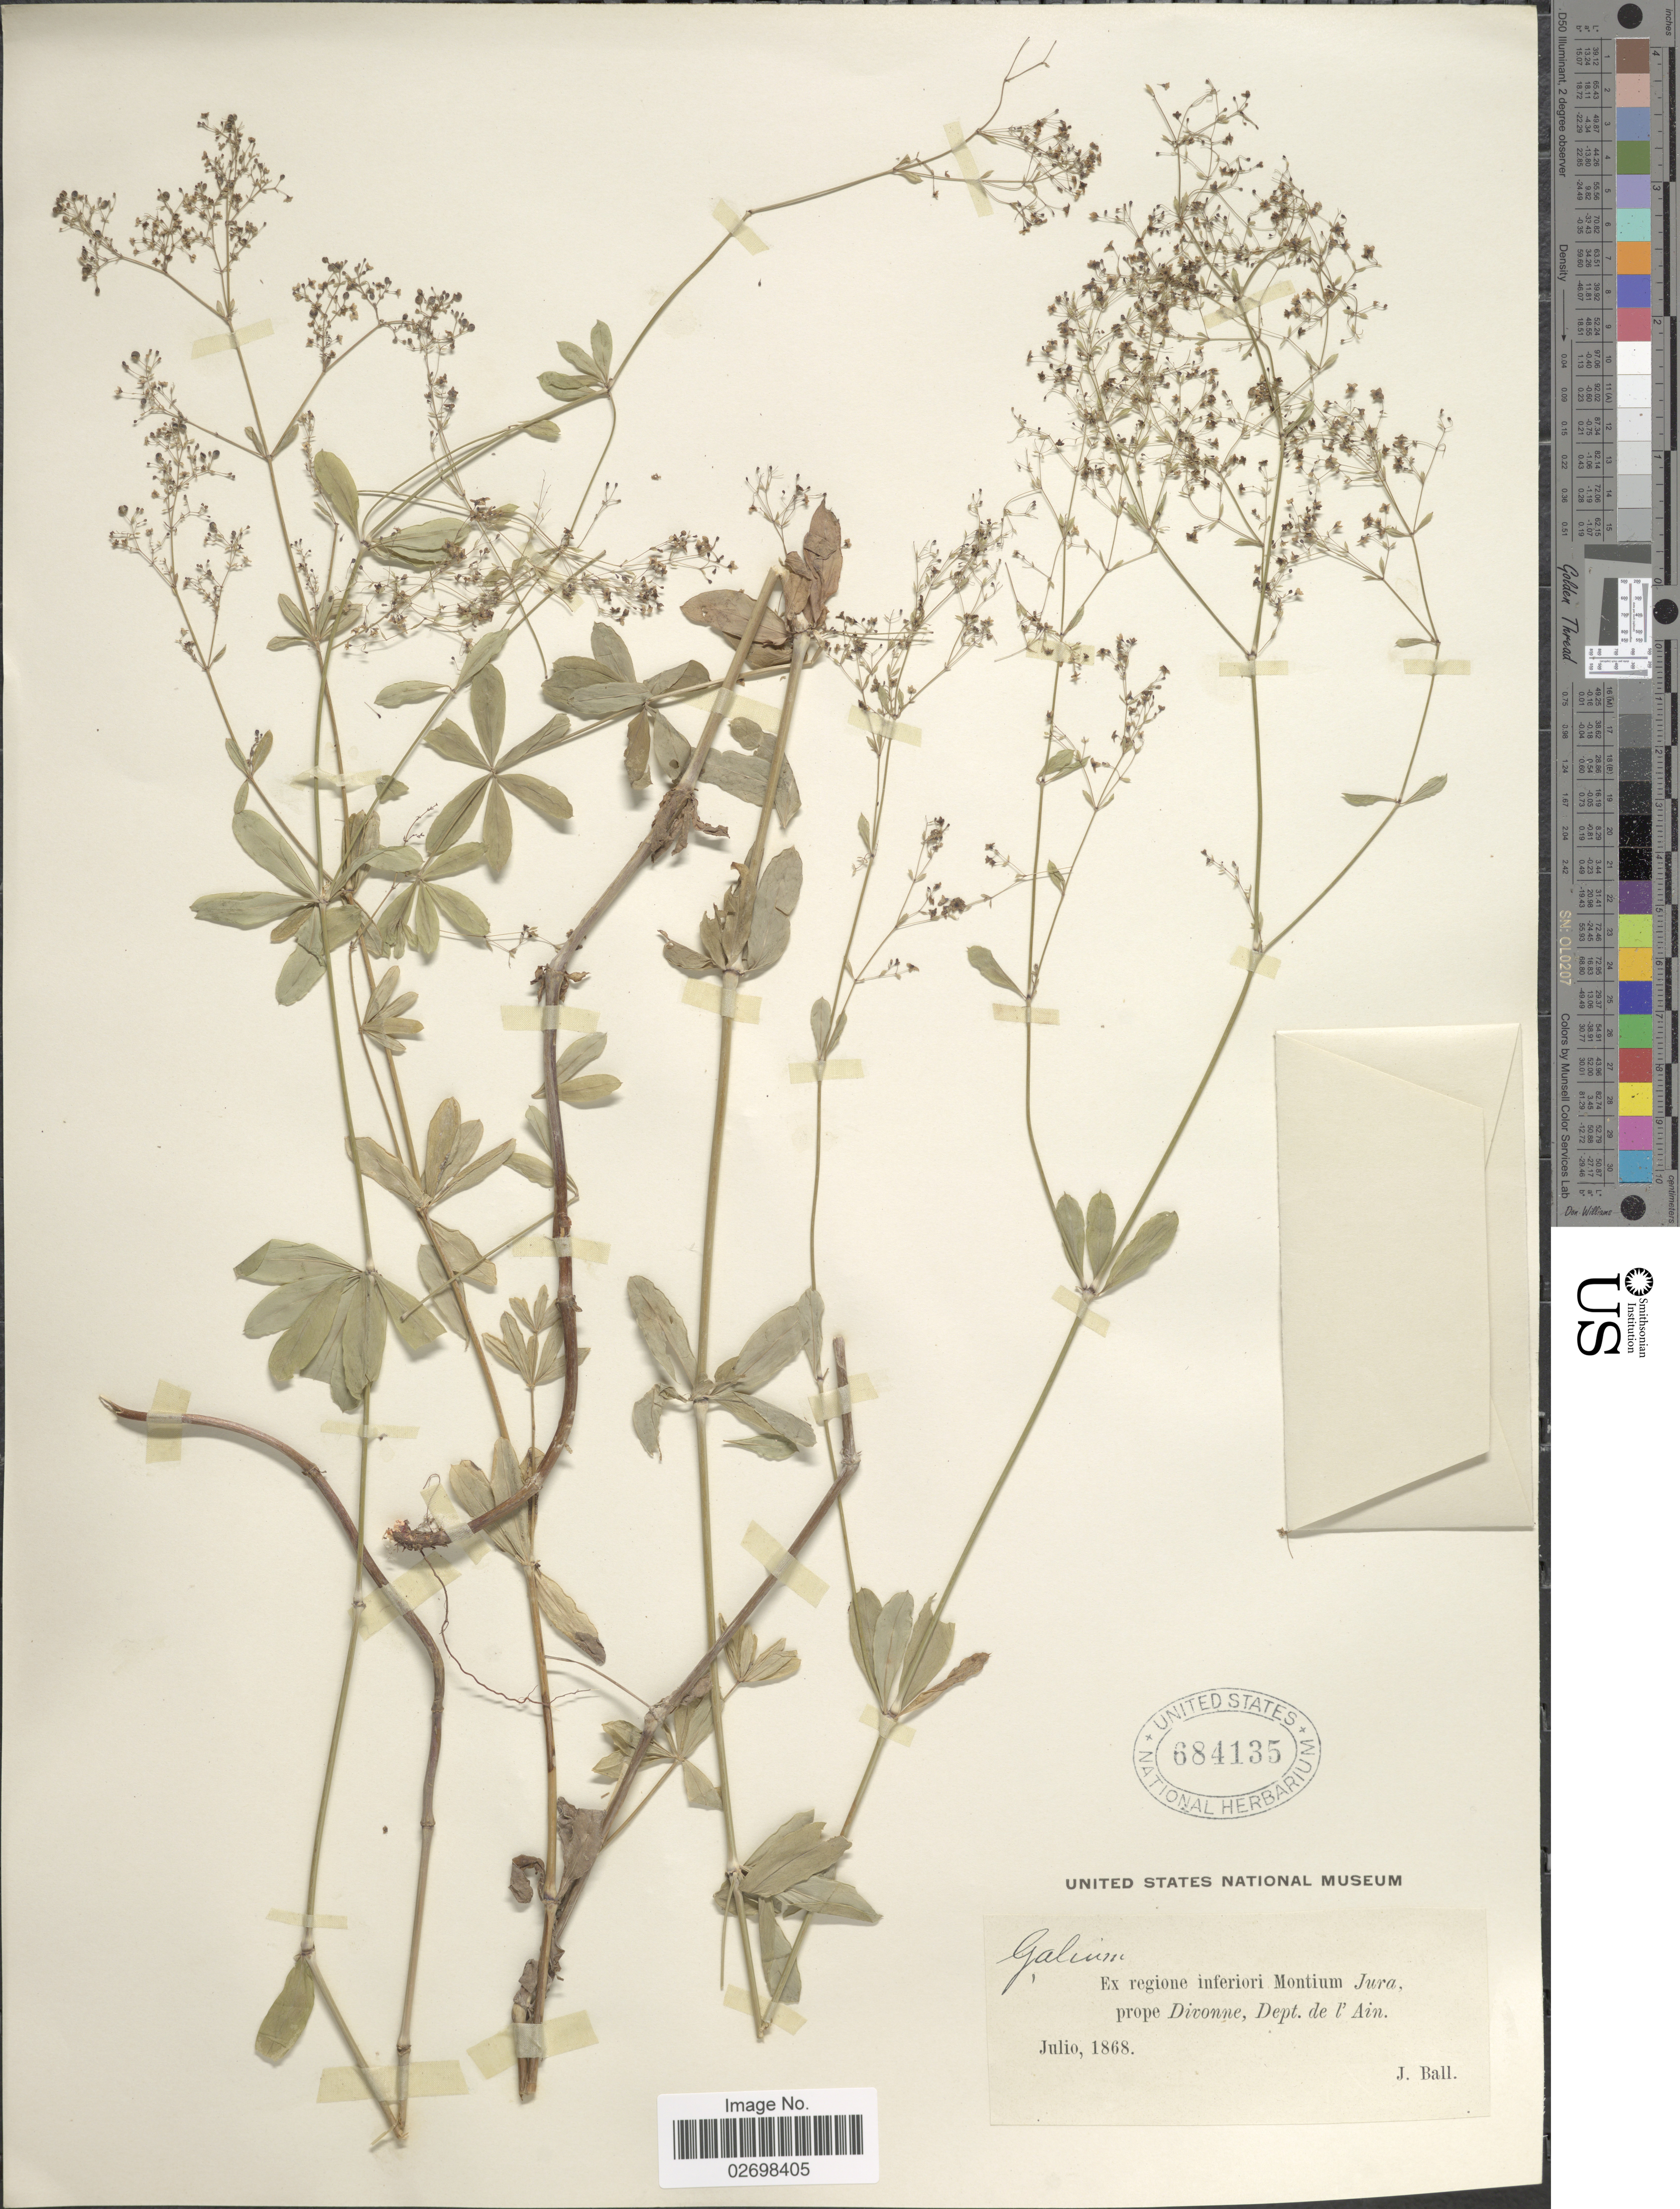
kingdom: Plantae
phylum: Tracheophyta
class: Magnoliopsida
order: Gentianales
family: Rubiaceae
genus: Galium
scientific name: Galium sp.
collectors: J. Ball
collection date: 1868-07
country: Switzerland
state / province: Jura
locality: Regione inferiori Montium Jura, prope Divonne, Dept. de l'Ain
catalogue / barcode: US 684135